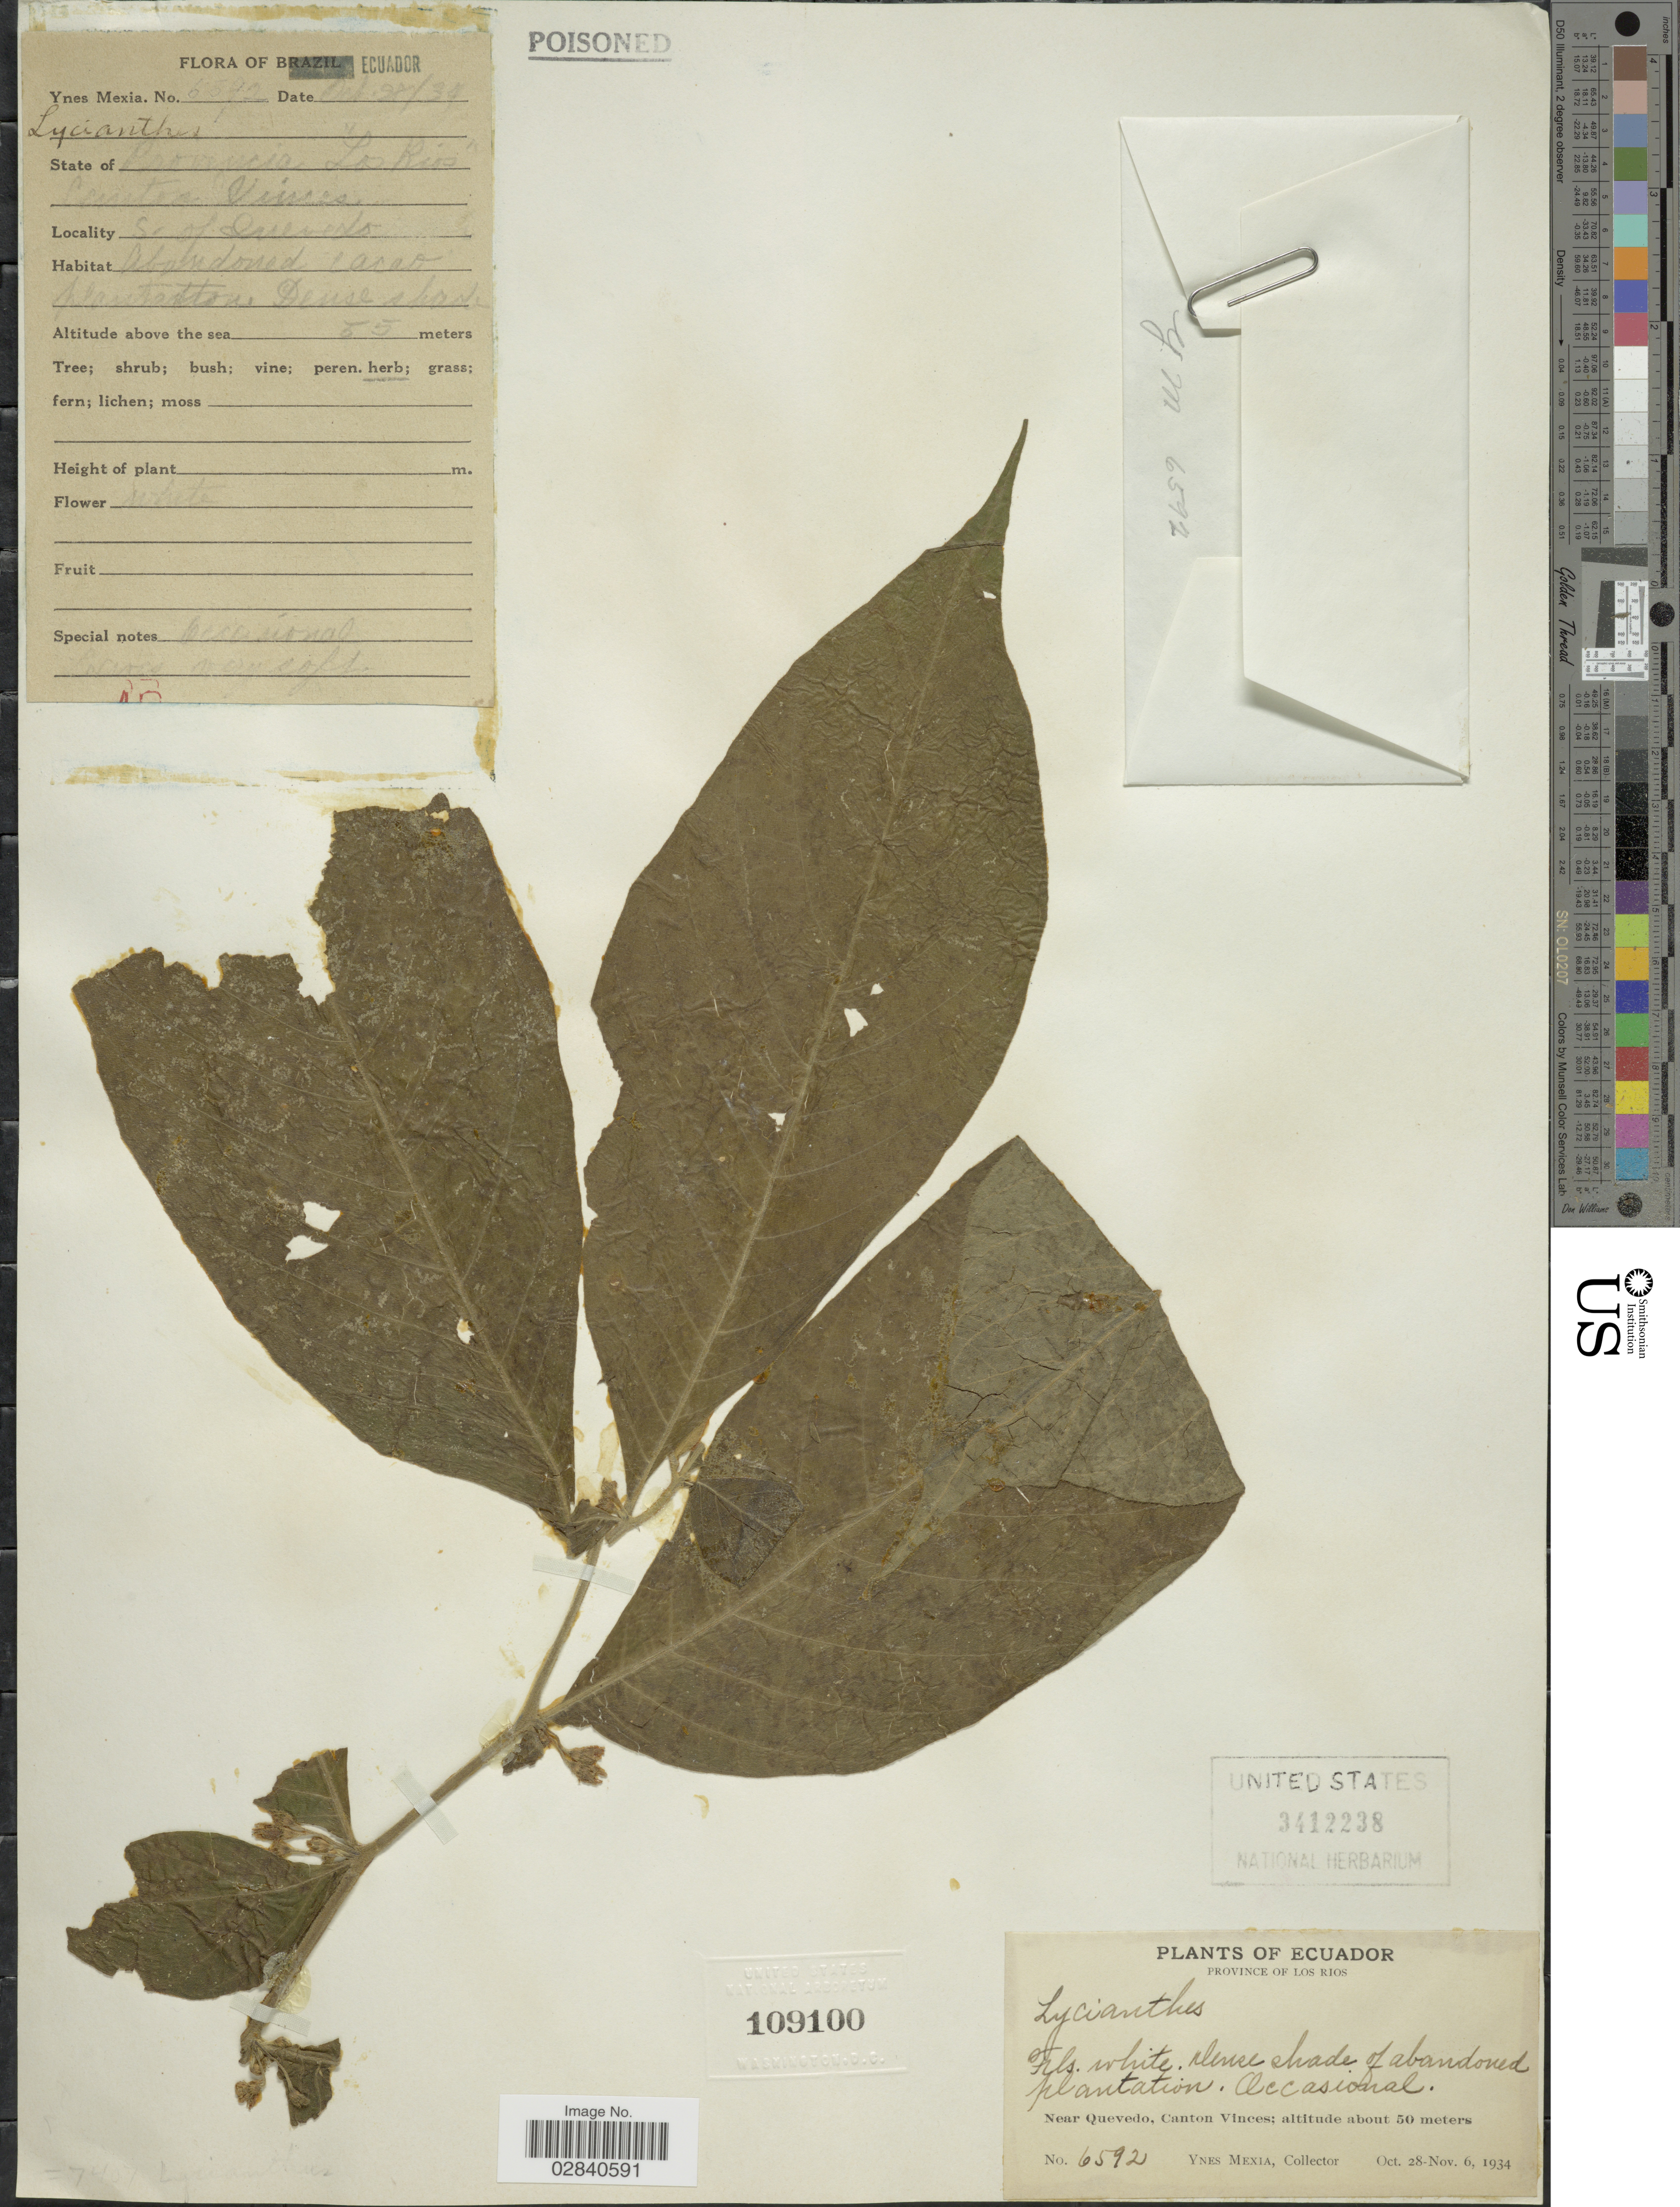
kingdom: Plantae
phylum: Tracheophyta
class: Magnoliopsida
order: Solanales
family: Solanaceae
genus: Lycianthes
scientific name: Lycianthes sp.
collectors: Y. Mexia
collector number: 6592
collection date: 1934-10-28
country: Ecuador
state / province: Los Ríos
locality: Province of Los Rios, Near Quevedo, Canton Vinces, S. of Quevedo.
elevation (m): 55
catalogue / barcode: US 3412238